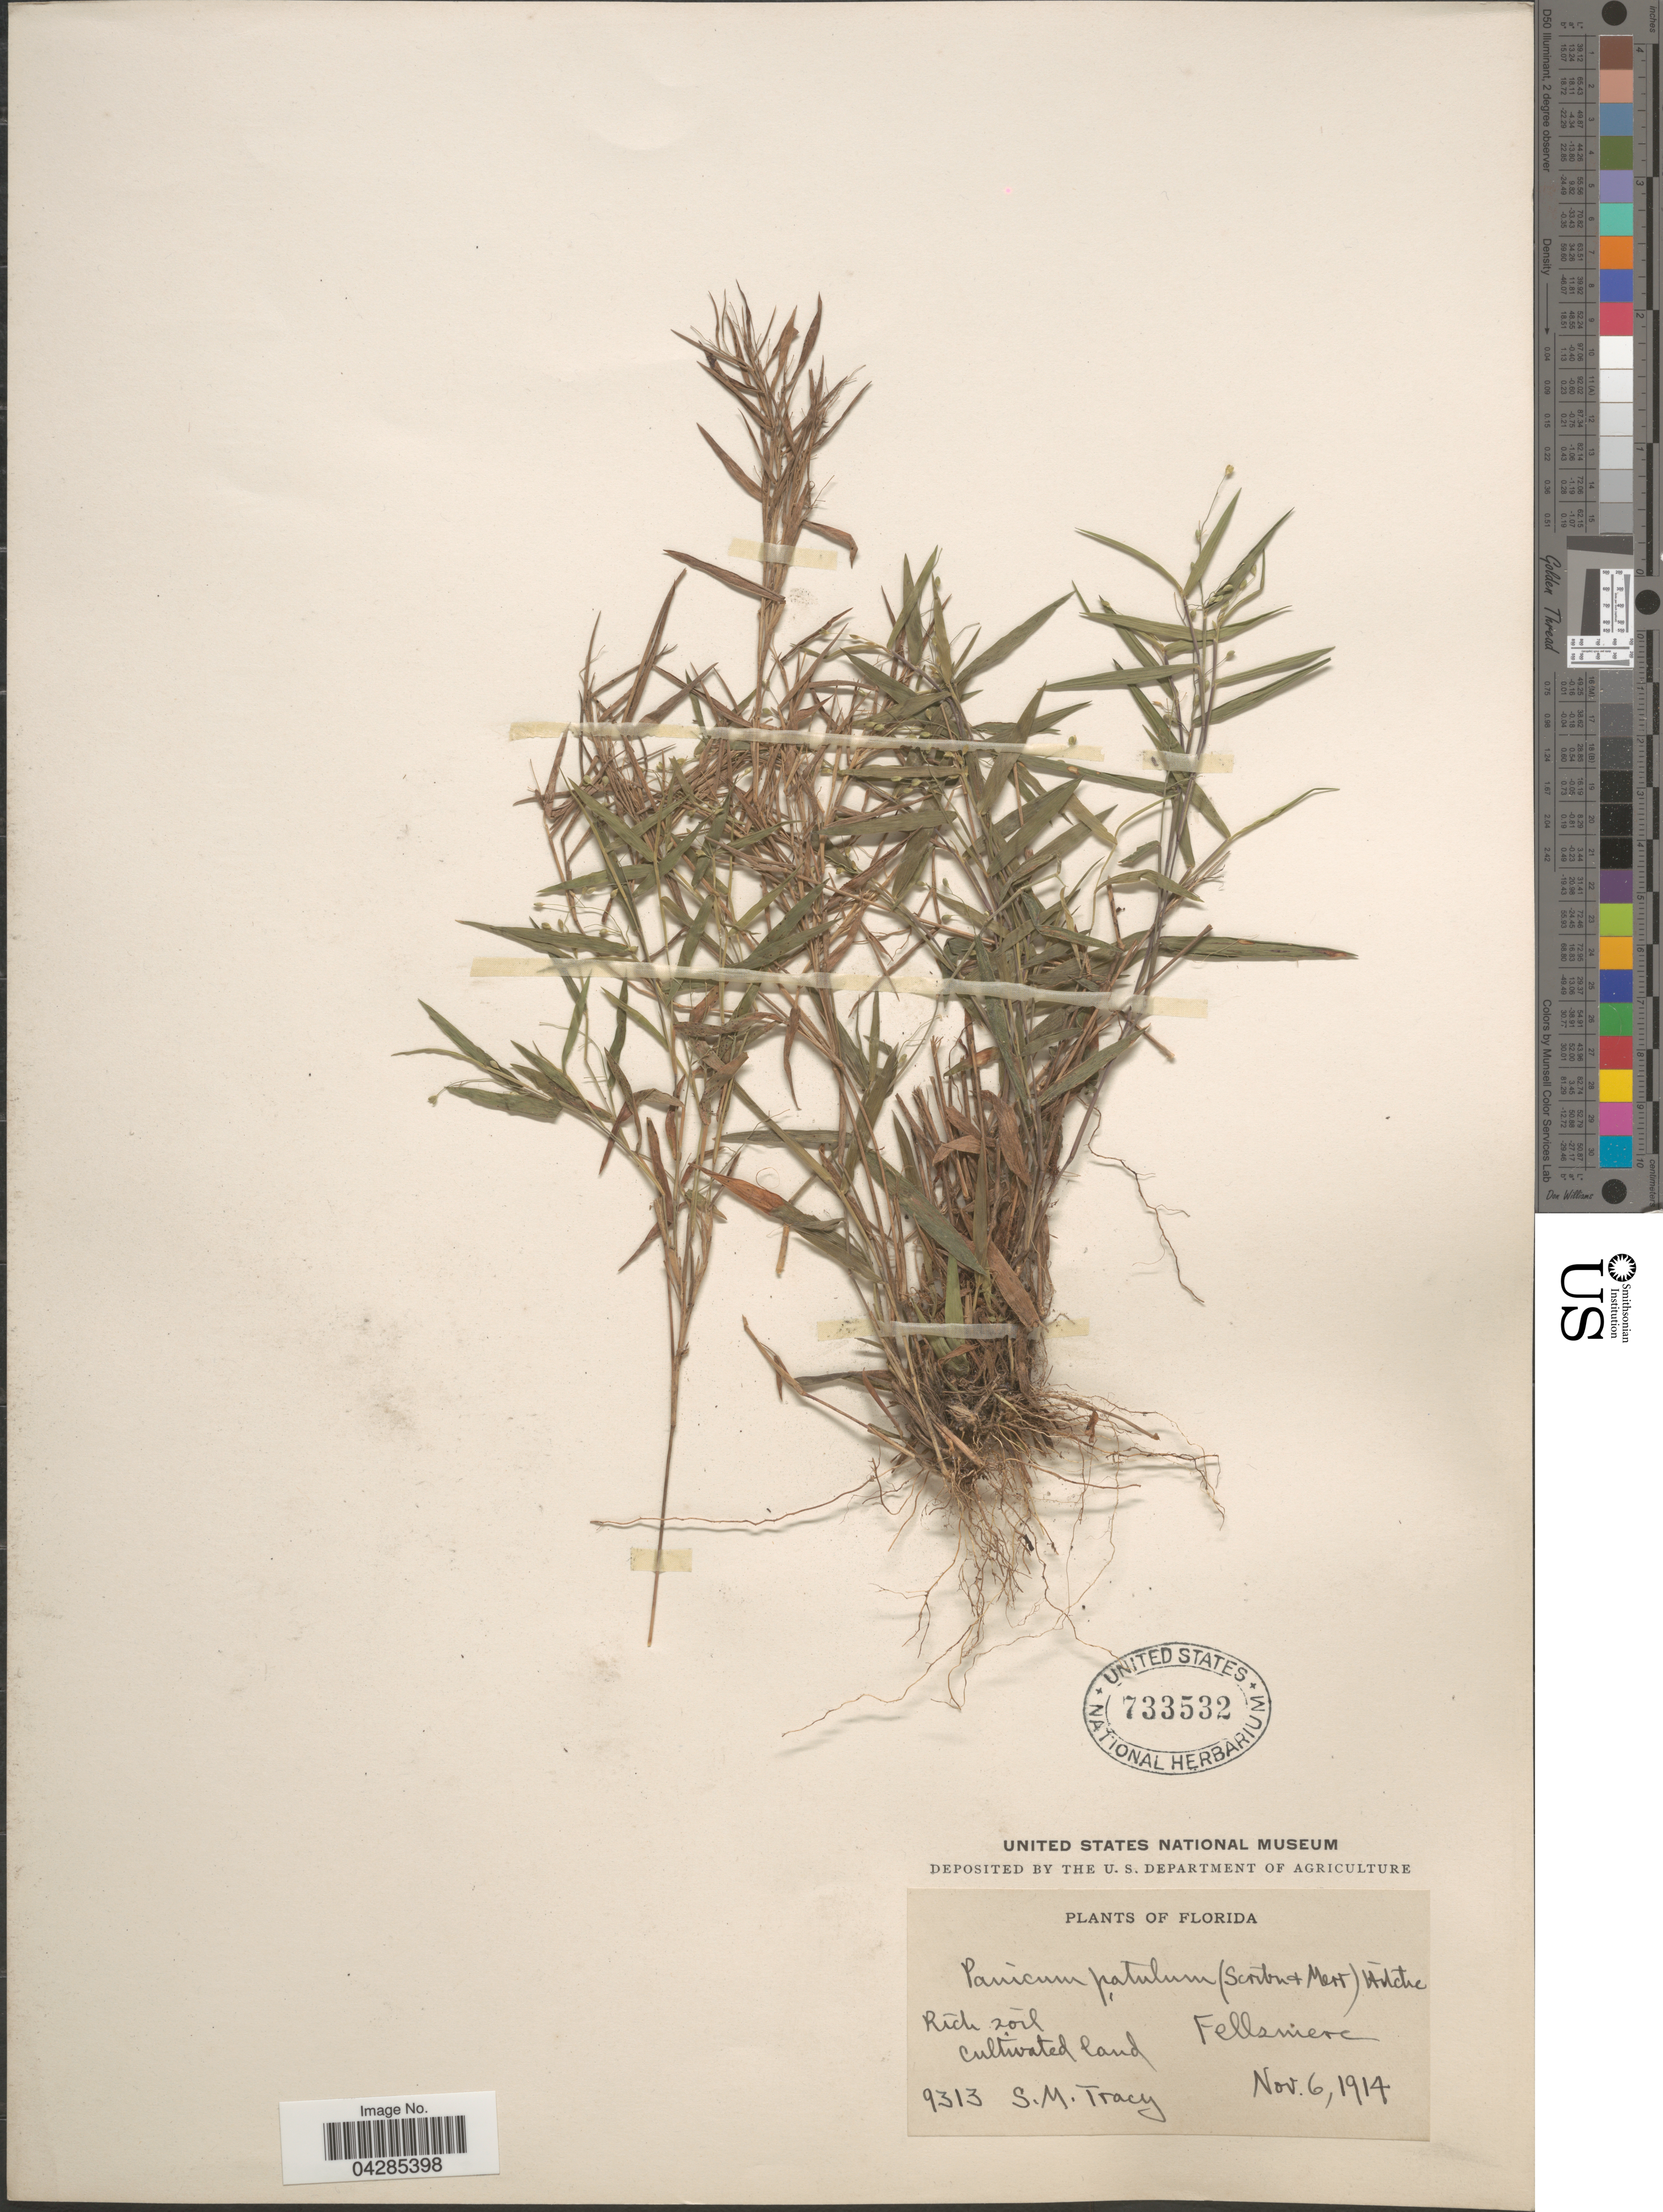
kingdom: Plantae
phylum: Tracheophyta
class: Liliopsida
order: Poales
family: Poaceae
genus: Dichanthelium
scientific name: Dichanthelium portoricense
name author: (Desv. ex Ham.) B.F. Hansen & Wunderlin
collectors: S. M. Tracy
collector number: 9313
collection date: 1914-11-06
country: United States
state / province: Florida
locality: Fellsmere.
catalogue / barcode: US 733532